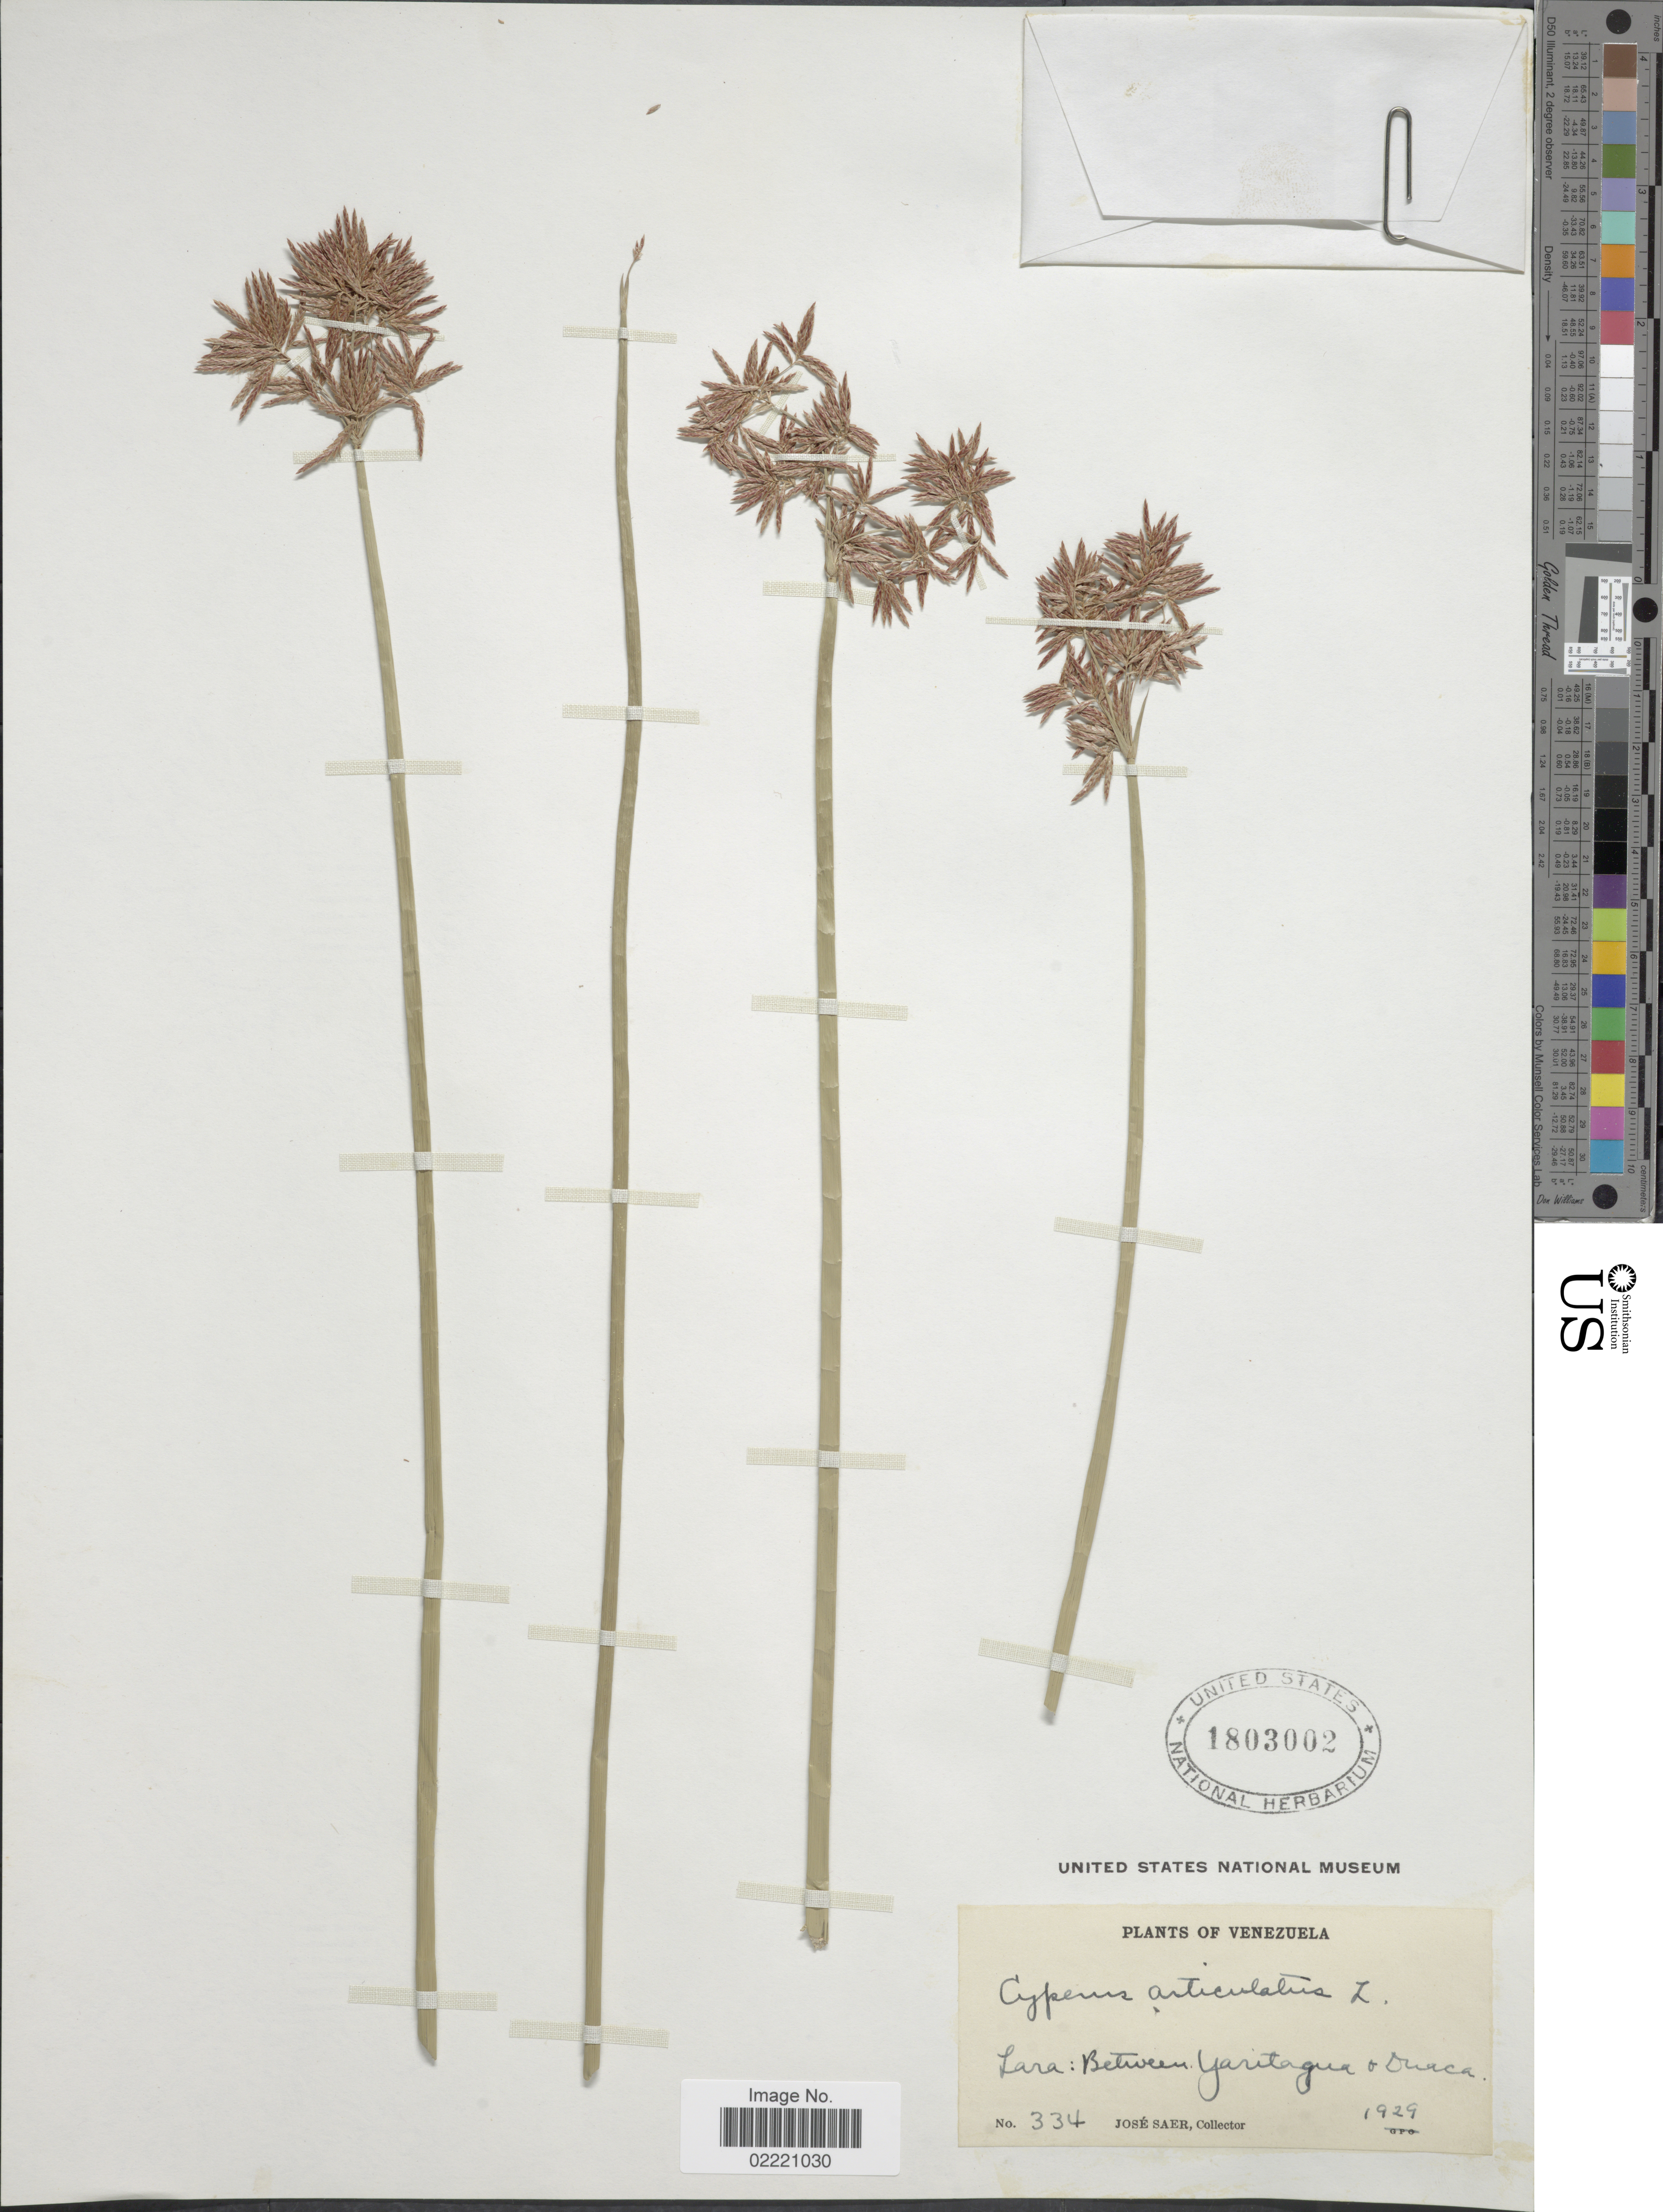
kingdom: Plantae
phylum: Tracheophyta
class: Liliopsida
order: Poales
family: Cyperaceae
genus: Cyperus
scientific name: Cyperus articulatus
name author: L.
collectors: J. Saer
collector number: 334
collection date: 1929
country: Venezuela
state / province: Lara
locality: Between Yaritagua o Dunca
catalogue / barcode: US 1803002